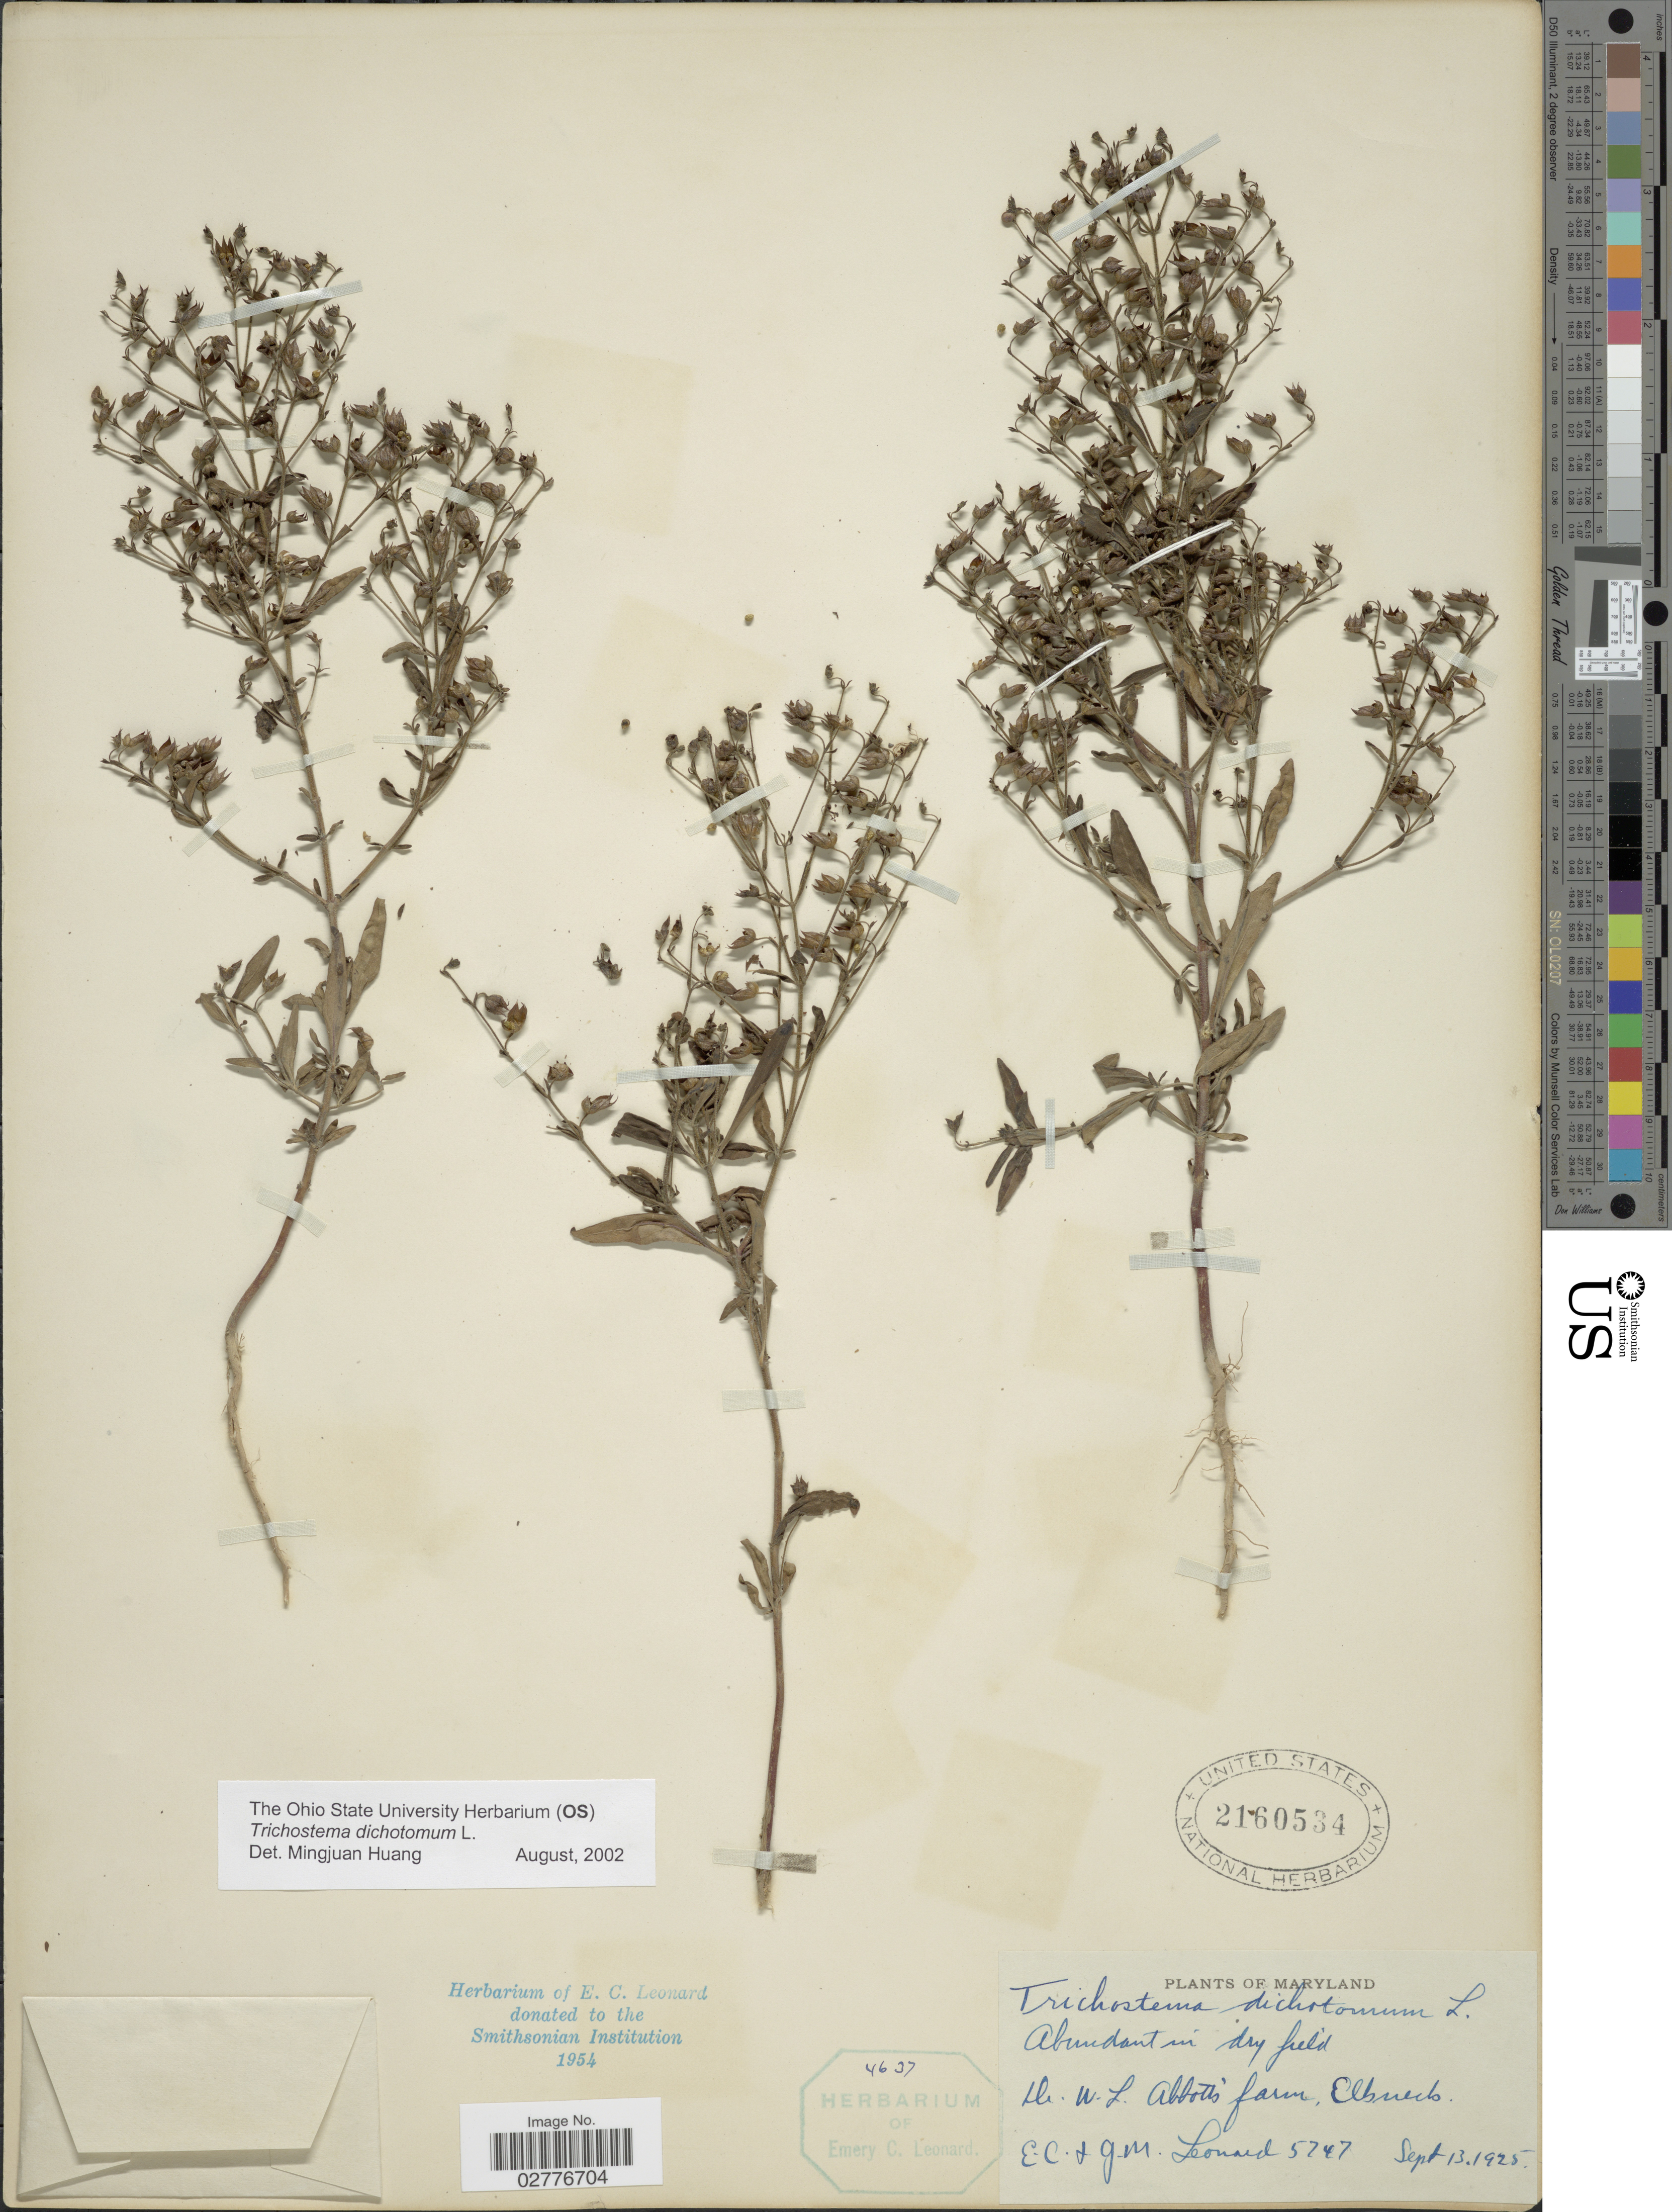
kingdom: Plantae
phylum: Tracheophyta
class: Magnoliopsida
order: Lamiales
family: Lamiaceae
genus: Trichostema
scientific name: Trichostema dichotomum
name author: L.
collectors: E. C. Leonard & G. M. Leonard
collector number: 5747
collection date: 1925-09-13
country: United States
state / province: Maryland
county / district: Cecil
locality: Abundant in dry field. The W.L. Abbotis farm, Elkneck.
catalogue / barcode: US 2160534